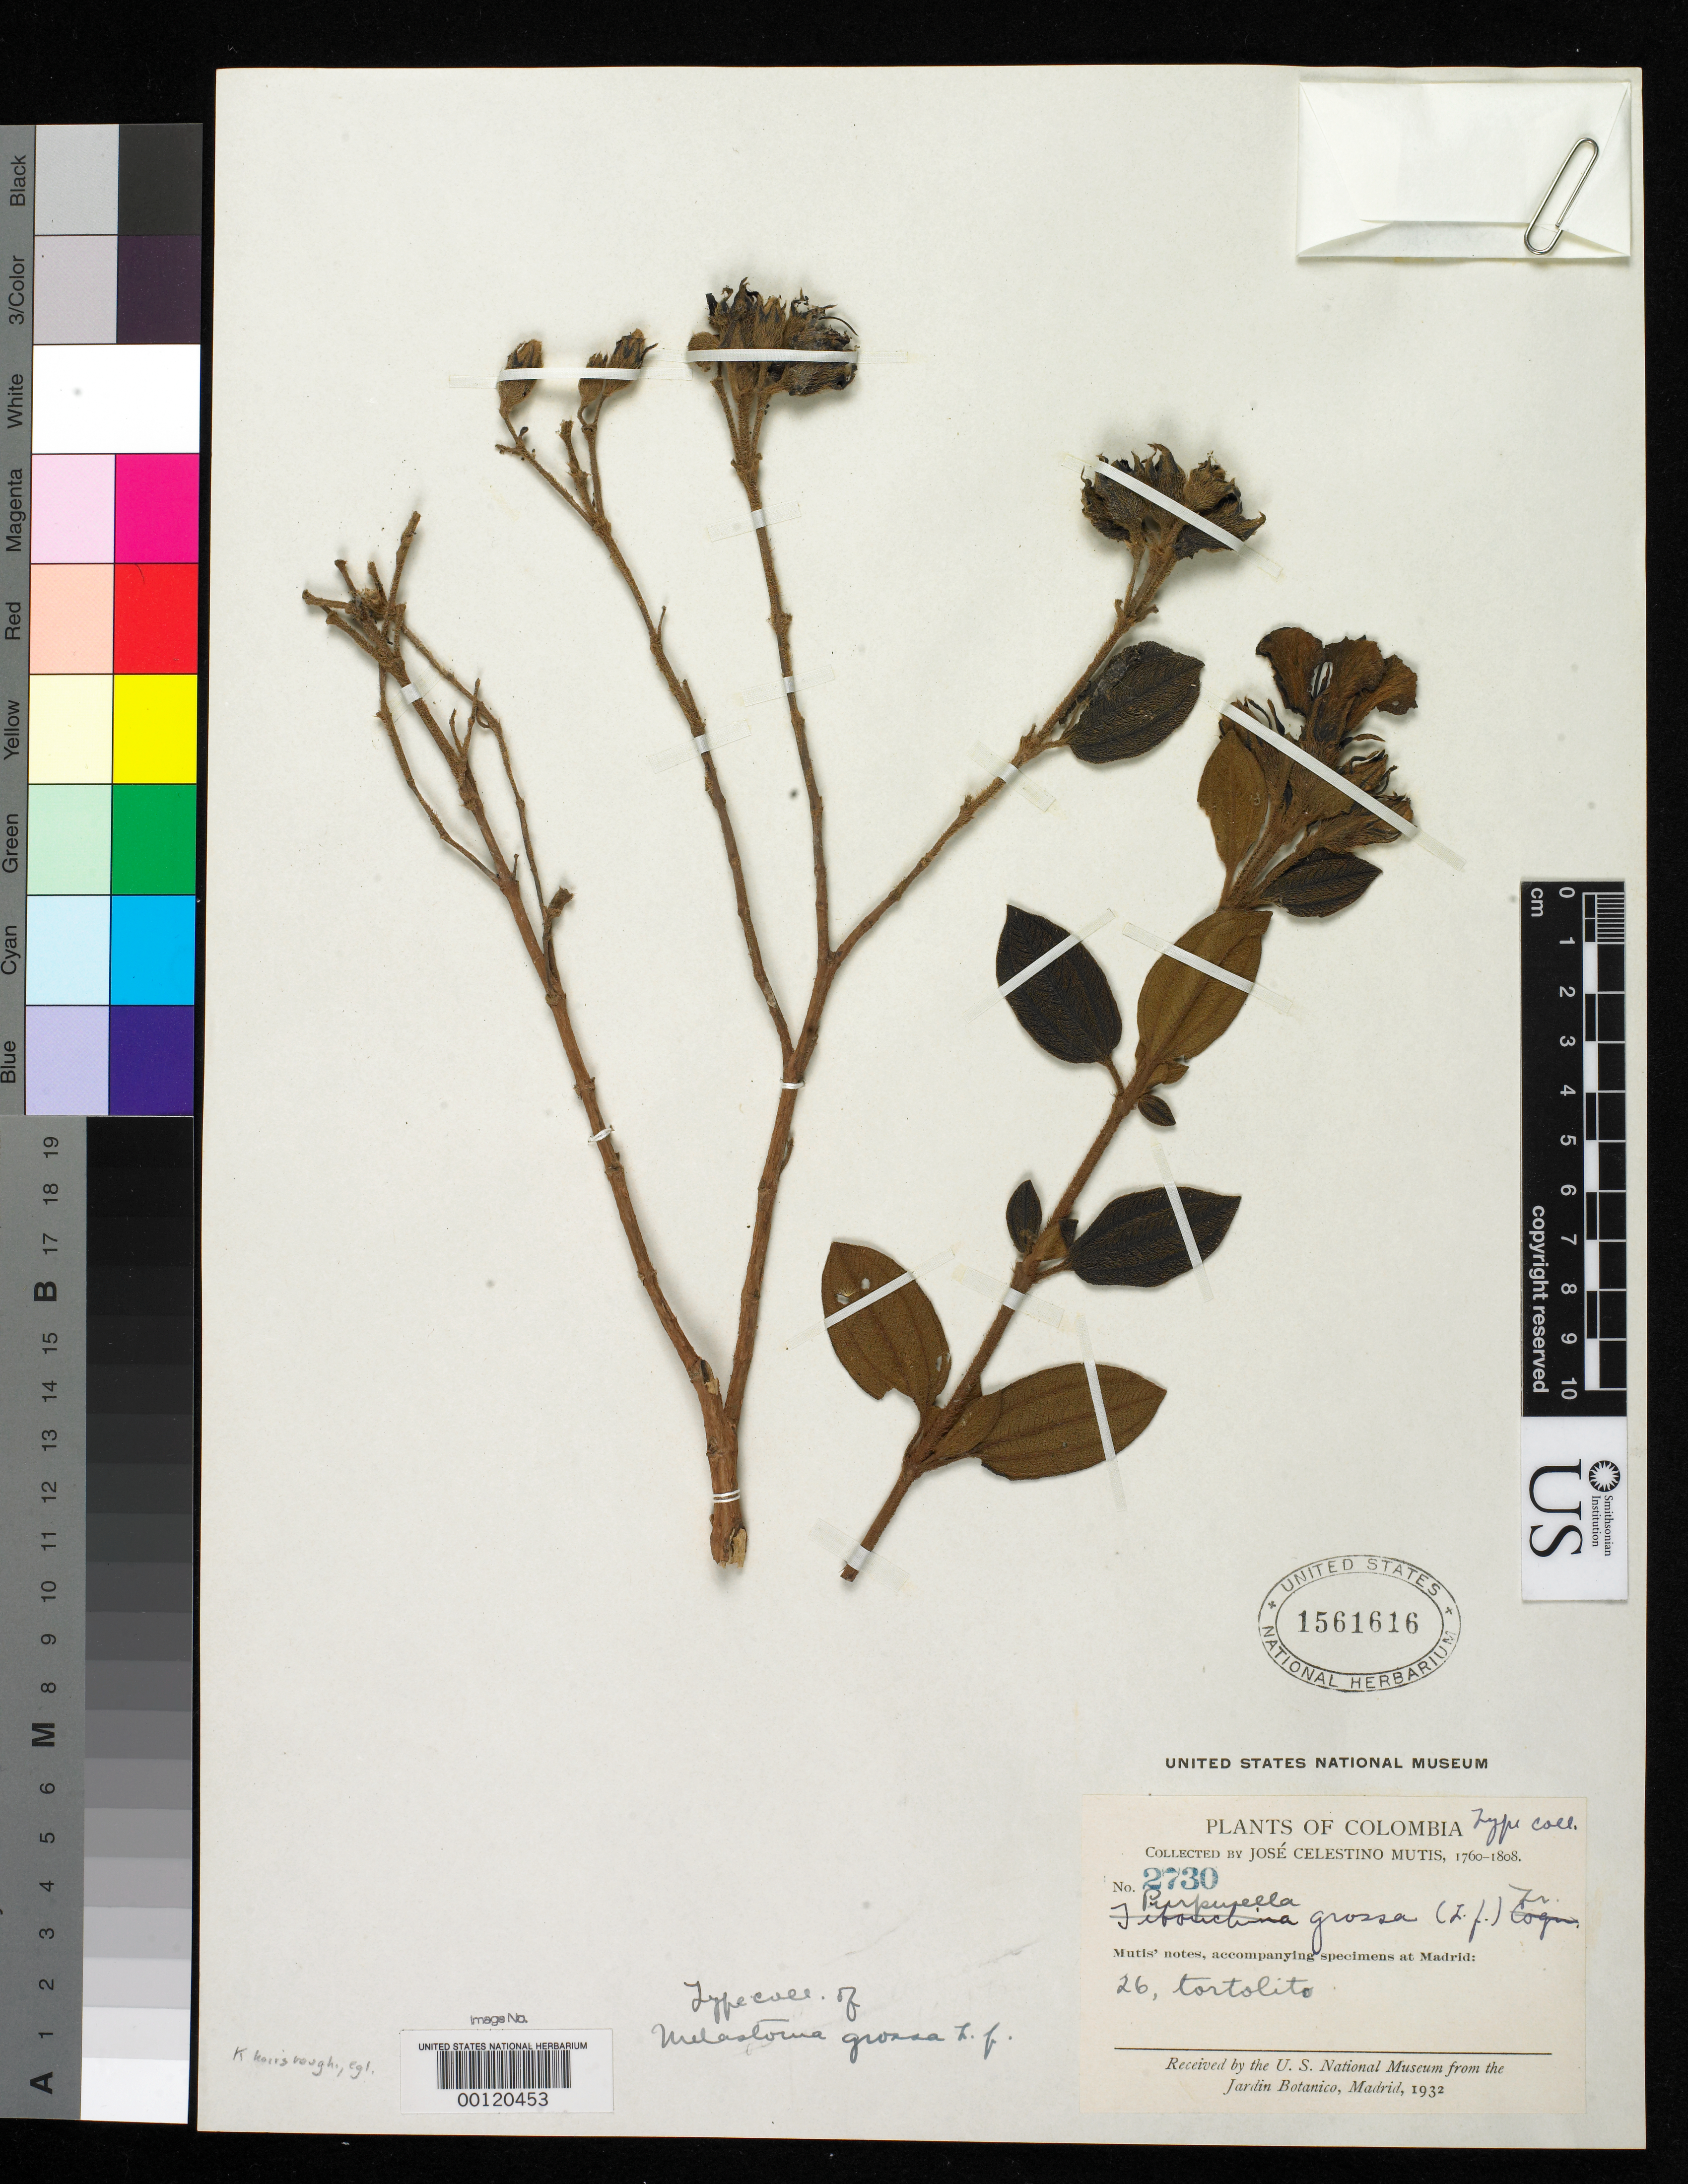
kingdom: Plantae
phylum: Tracheophyta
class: Magnoliopsida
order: Myrtales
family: Melastomataceae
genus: Melastoma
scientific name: Melastoma grossa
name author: L.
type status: Type Collection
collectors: J. C. B. Mutis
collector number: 2730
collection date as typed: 1760 to -- --- 1781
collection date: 1760/1781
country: Colombia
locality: Tortolito.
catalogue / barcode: US 1561616